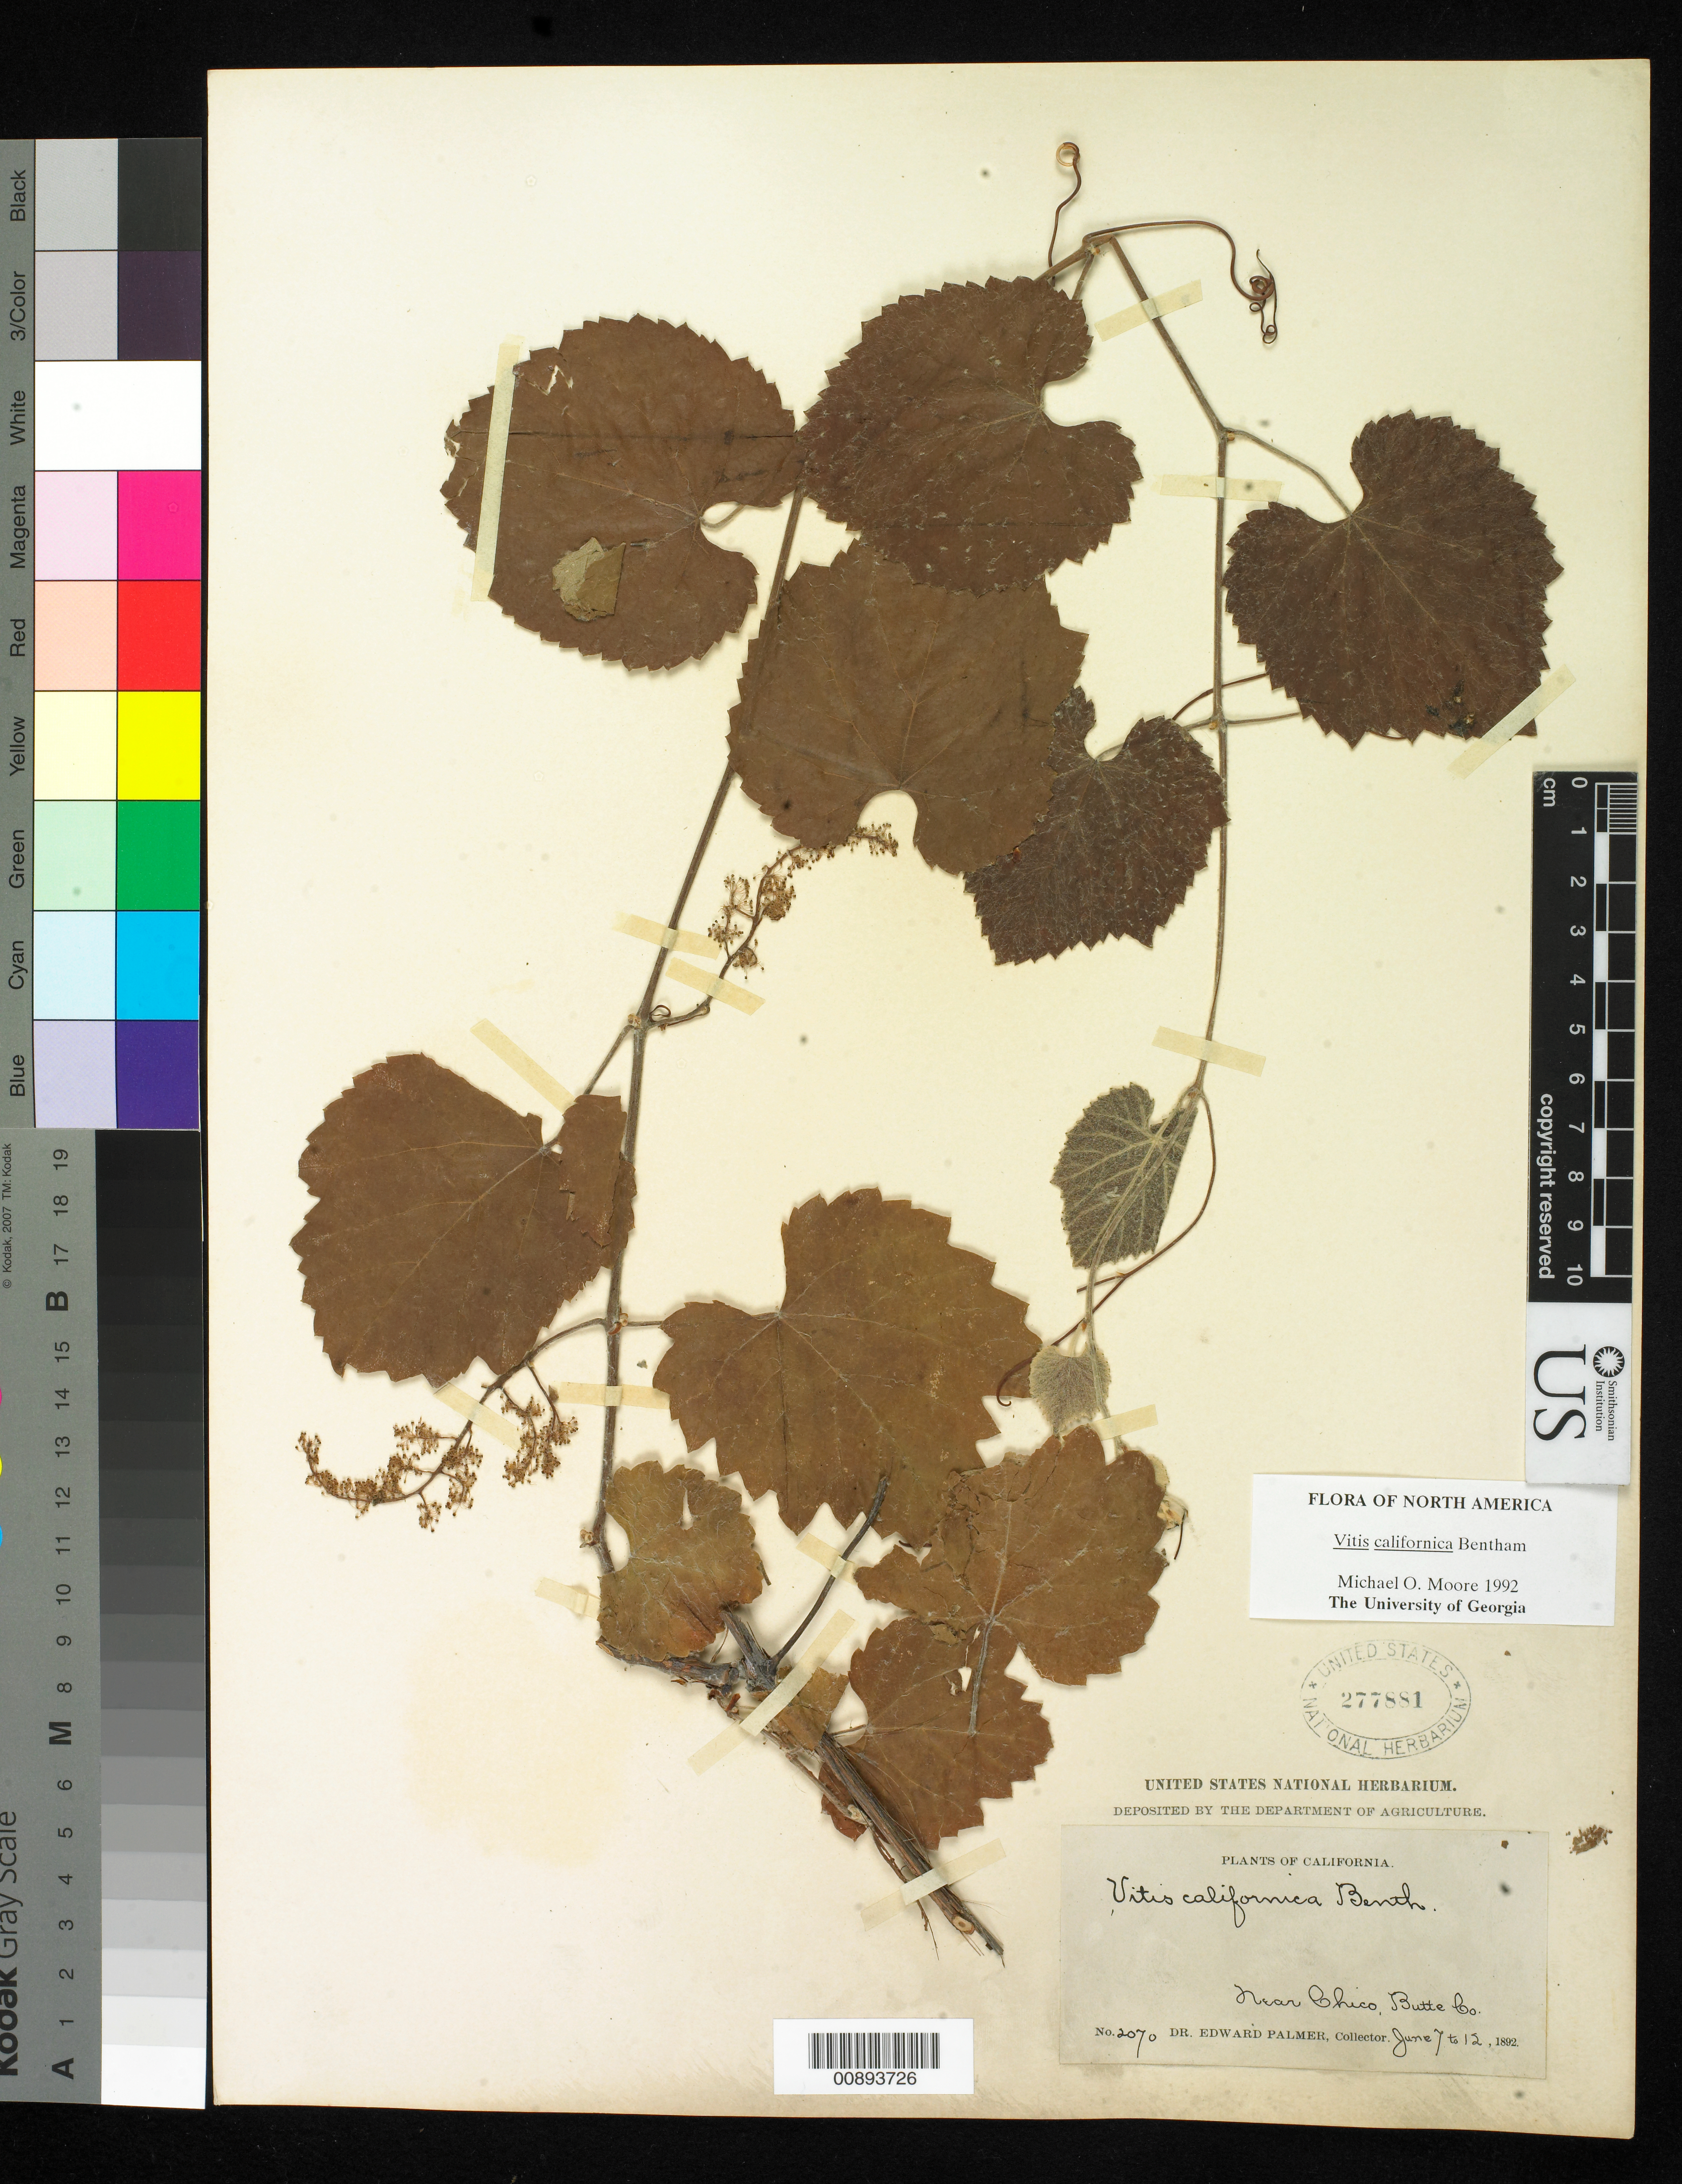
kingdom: Plantae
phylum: Tracheophyta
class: Magnoliopsida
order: Vitales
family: Vitaceae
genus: Vitis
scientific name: Vitis californica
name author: Benth.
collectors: E. Palmer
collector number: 2070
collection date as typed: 07 Jun 1892 to 12 Jun 1892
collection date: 1892-06-07/1892-06-12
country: United States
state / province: California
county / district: Butte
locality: Near Chico, Butte County, California.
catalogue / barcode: US 277881